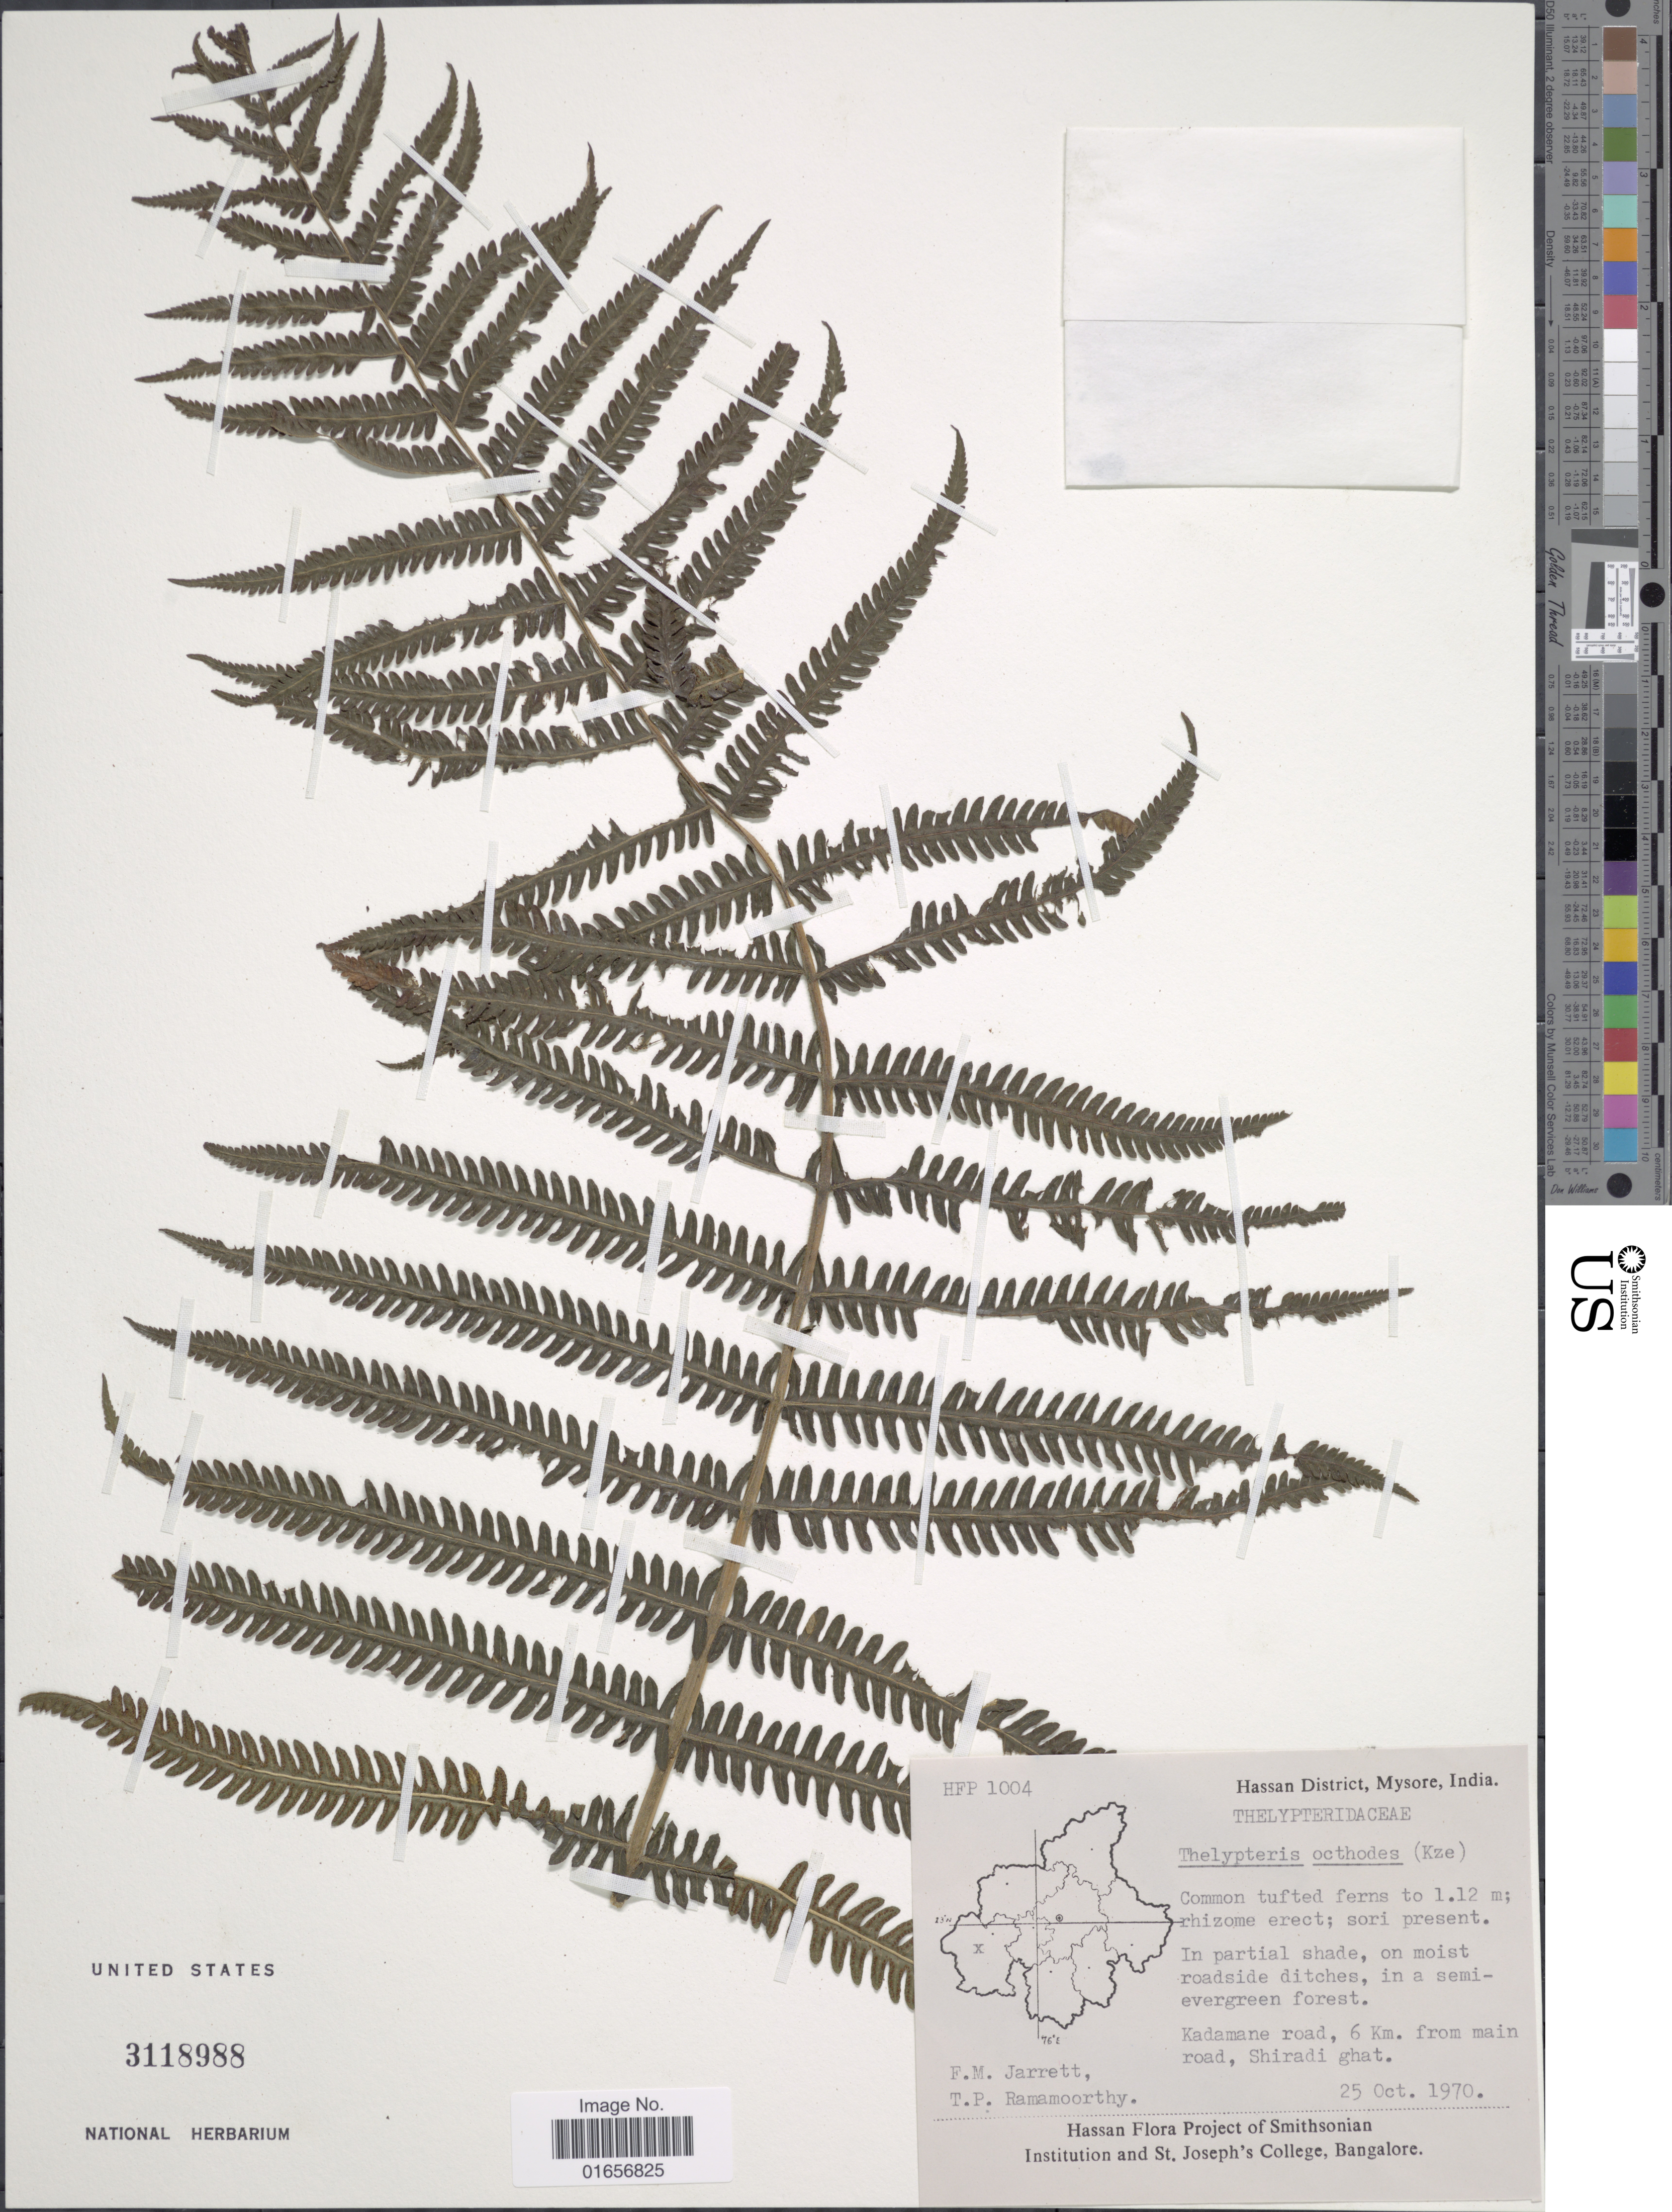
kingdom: Plantae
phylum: Tracheophyta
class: Polypodiopsida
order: Polypodiales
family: Thelypteridaceae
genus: Pseudocyclosorus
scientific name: Pseudocyclosorus ochthodes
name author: (Kunze) Holttum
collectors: F. M. Jarrett & T. P. Ramamoorthy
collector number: HFP 1004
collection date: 1970-10-25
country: India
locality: Hassan District, Mysore, Kadamane road, 6 km. from main road, Shiradi ghat.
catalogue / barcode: US 3118988